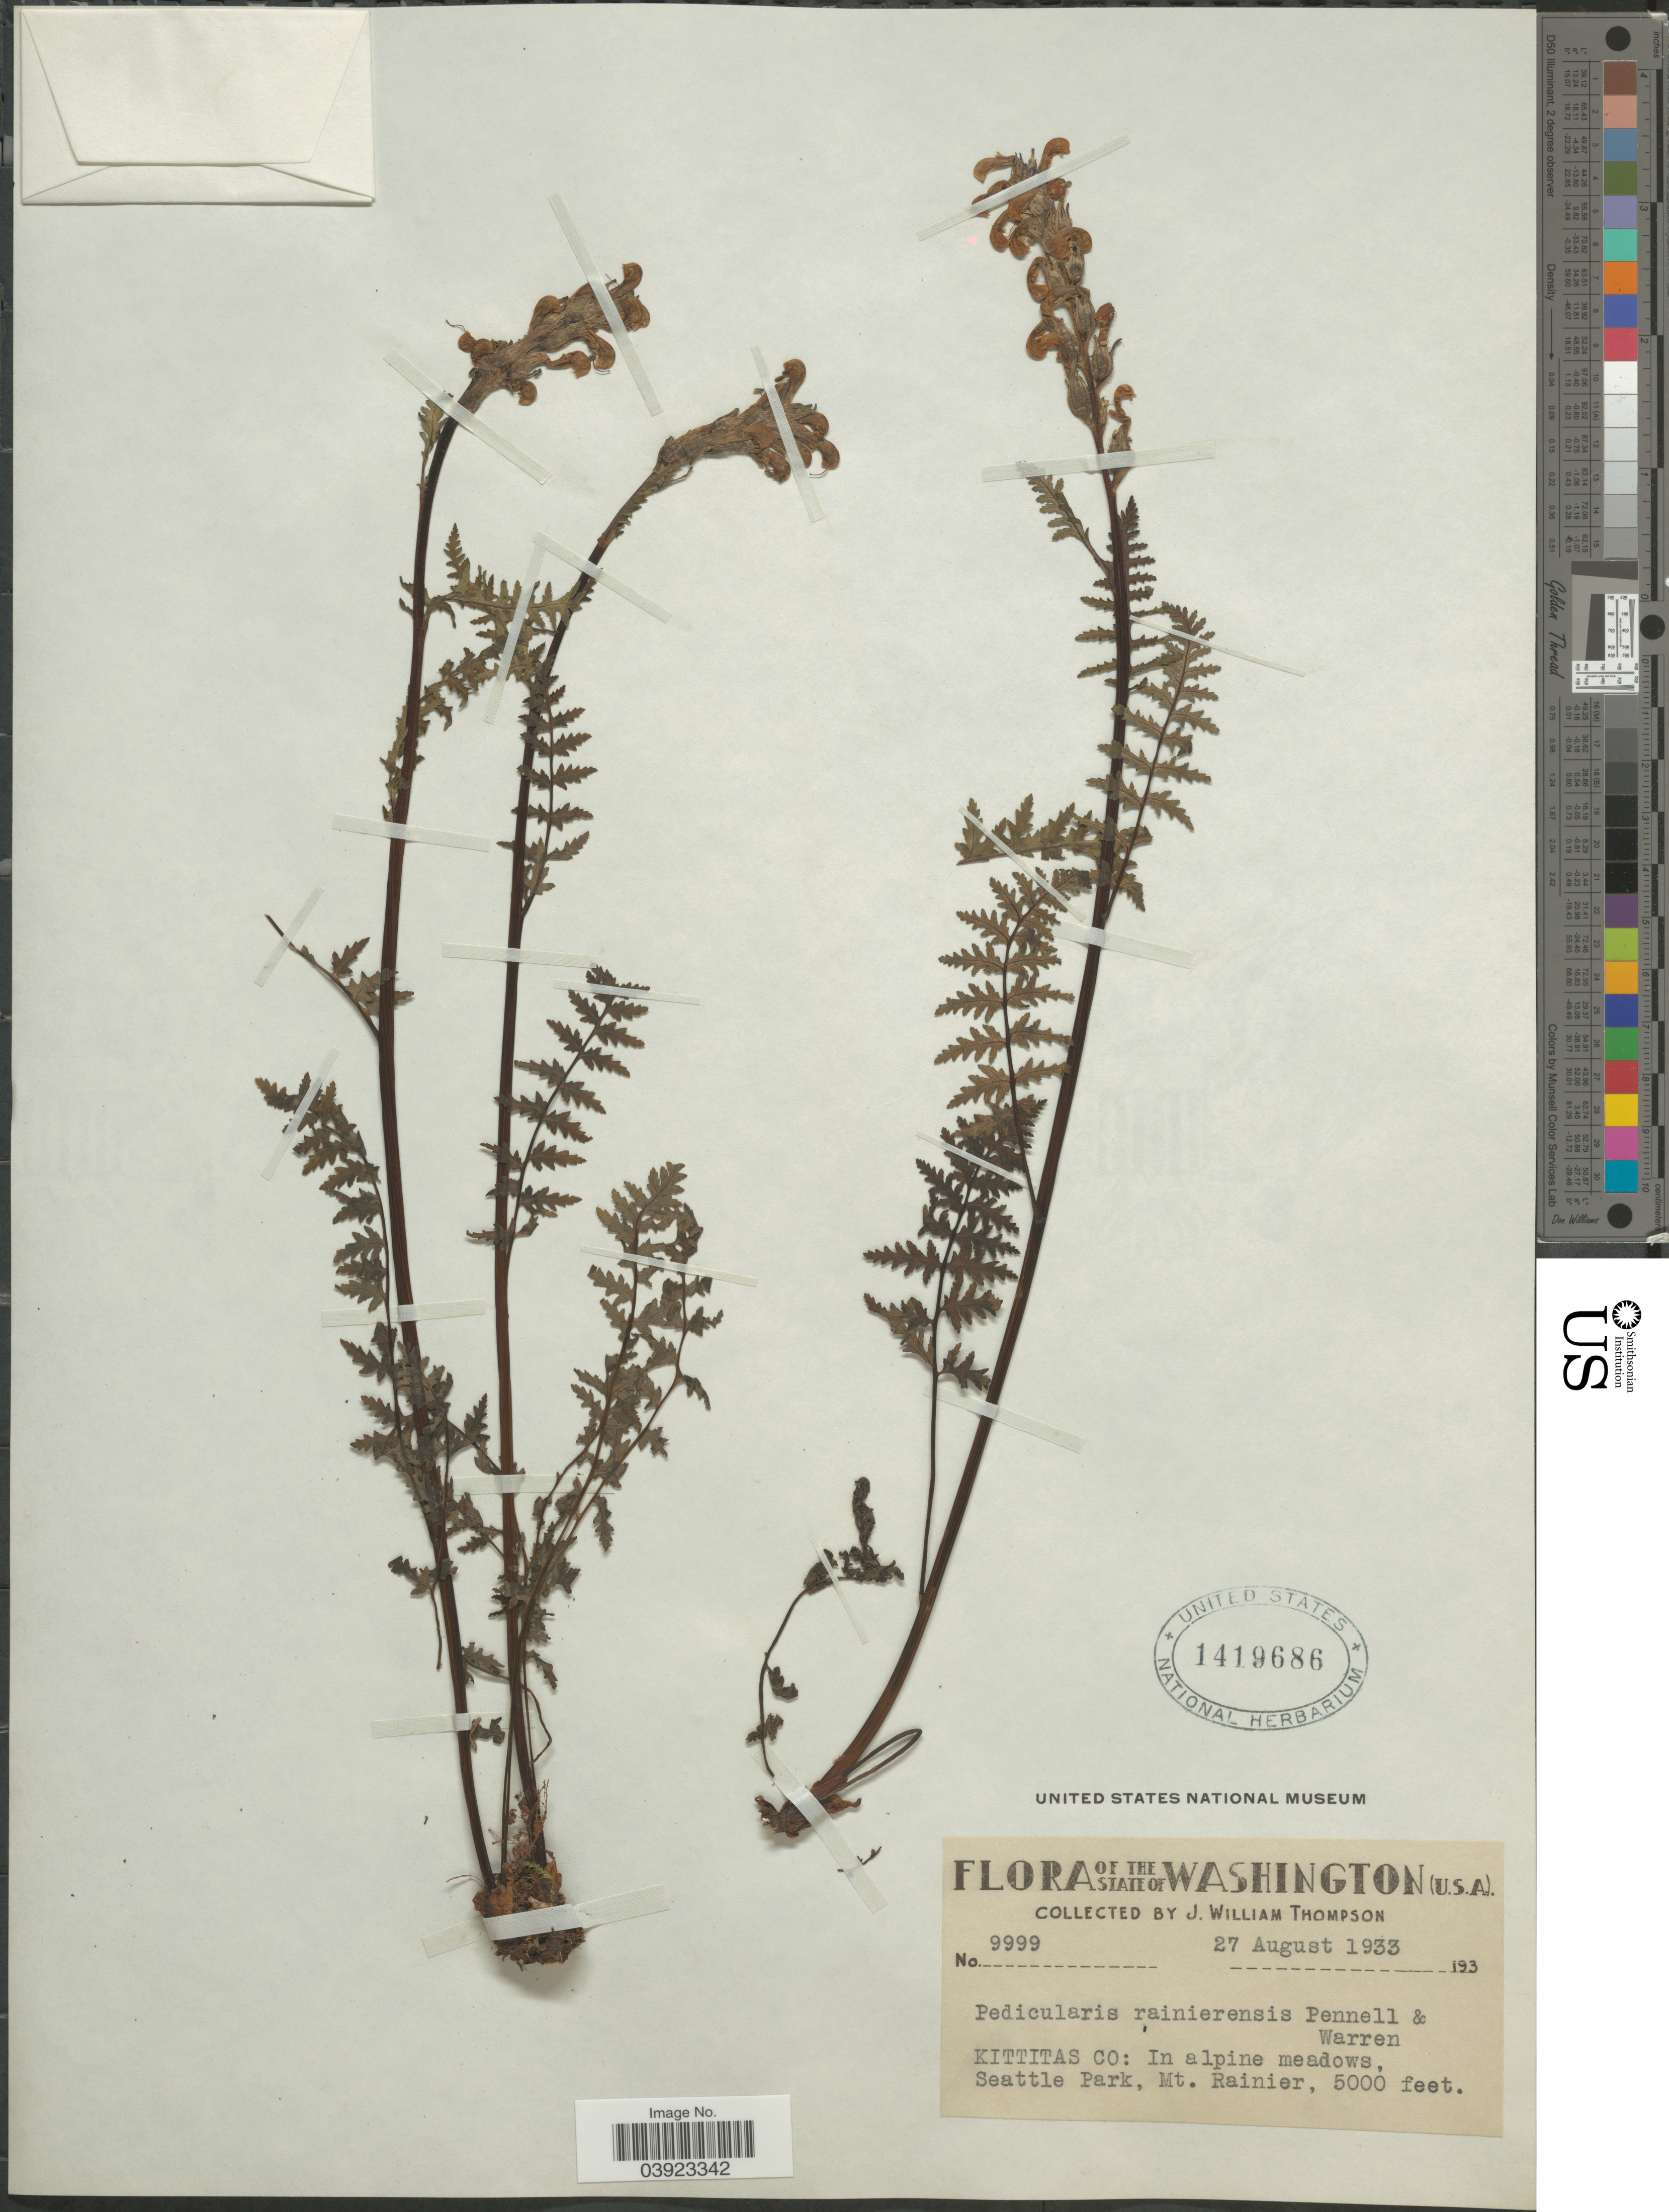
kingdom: Plantae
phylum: Tracheophyta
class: Magnoliopsida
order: Lamiales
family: Orobanchaceae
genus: Pedicularis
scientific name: Pedicularis rainierensis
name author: Pennell & F.A. Warren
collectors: J. W. Thompson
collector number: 9999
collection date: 1933-08-27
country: United States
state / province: Washington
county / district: Kittitas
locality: Kittitas Co: Seattle Park, Mt. Rainier.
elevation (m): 1524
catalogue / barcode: US 1419686